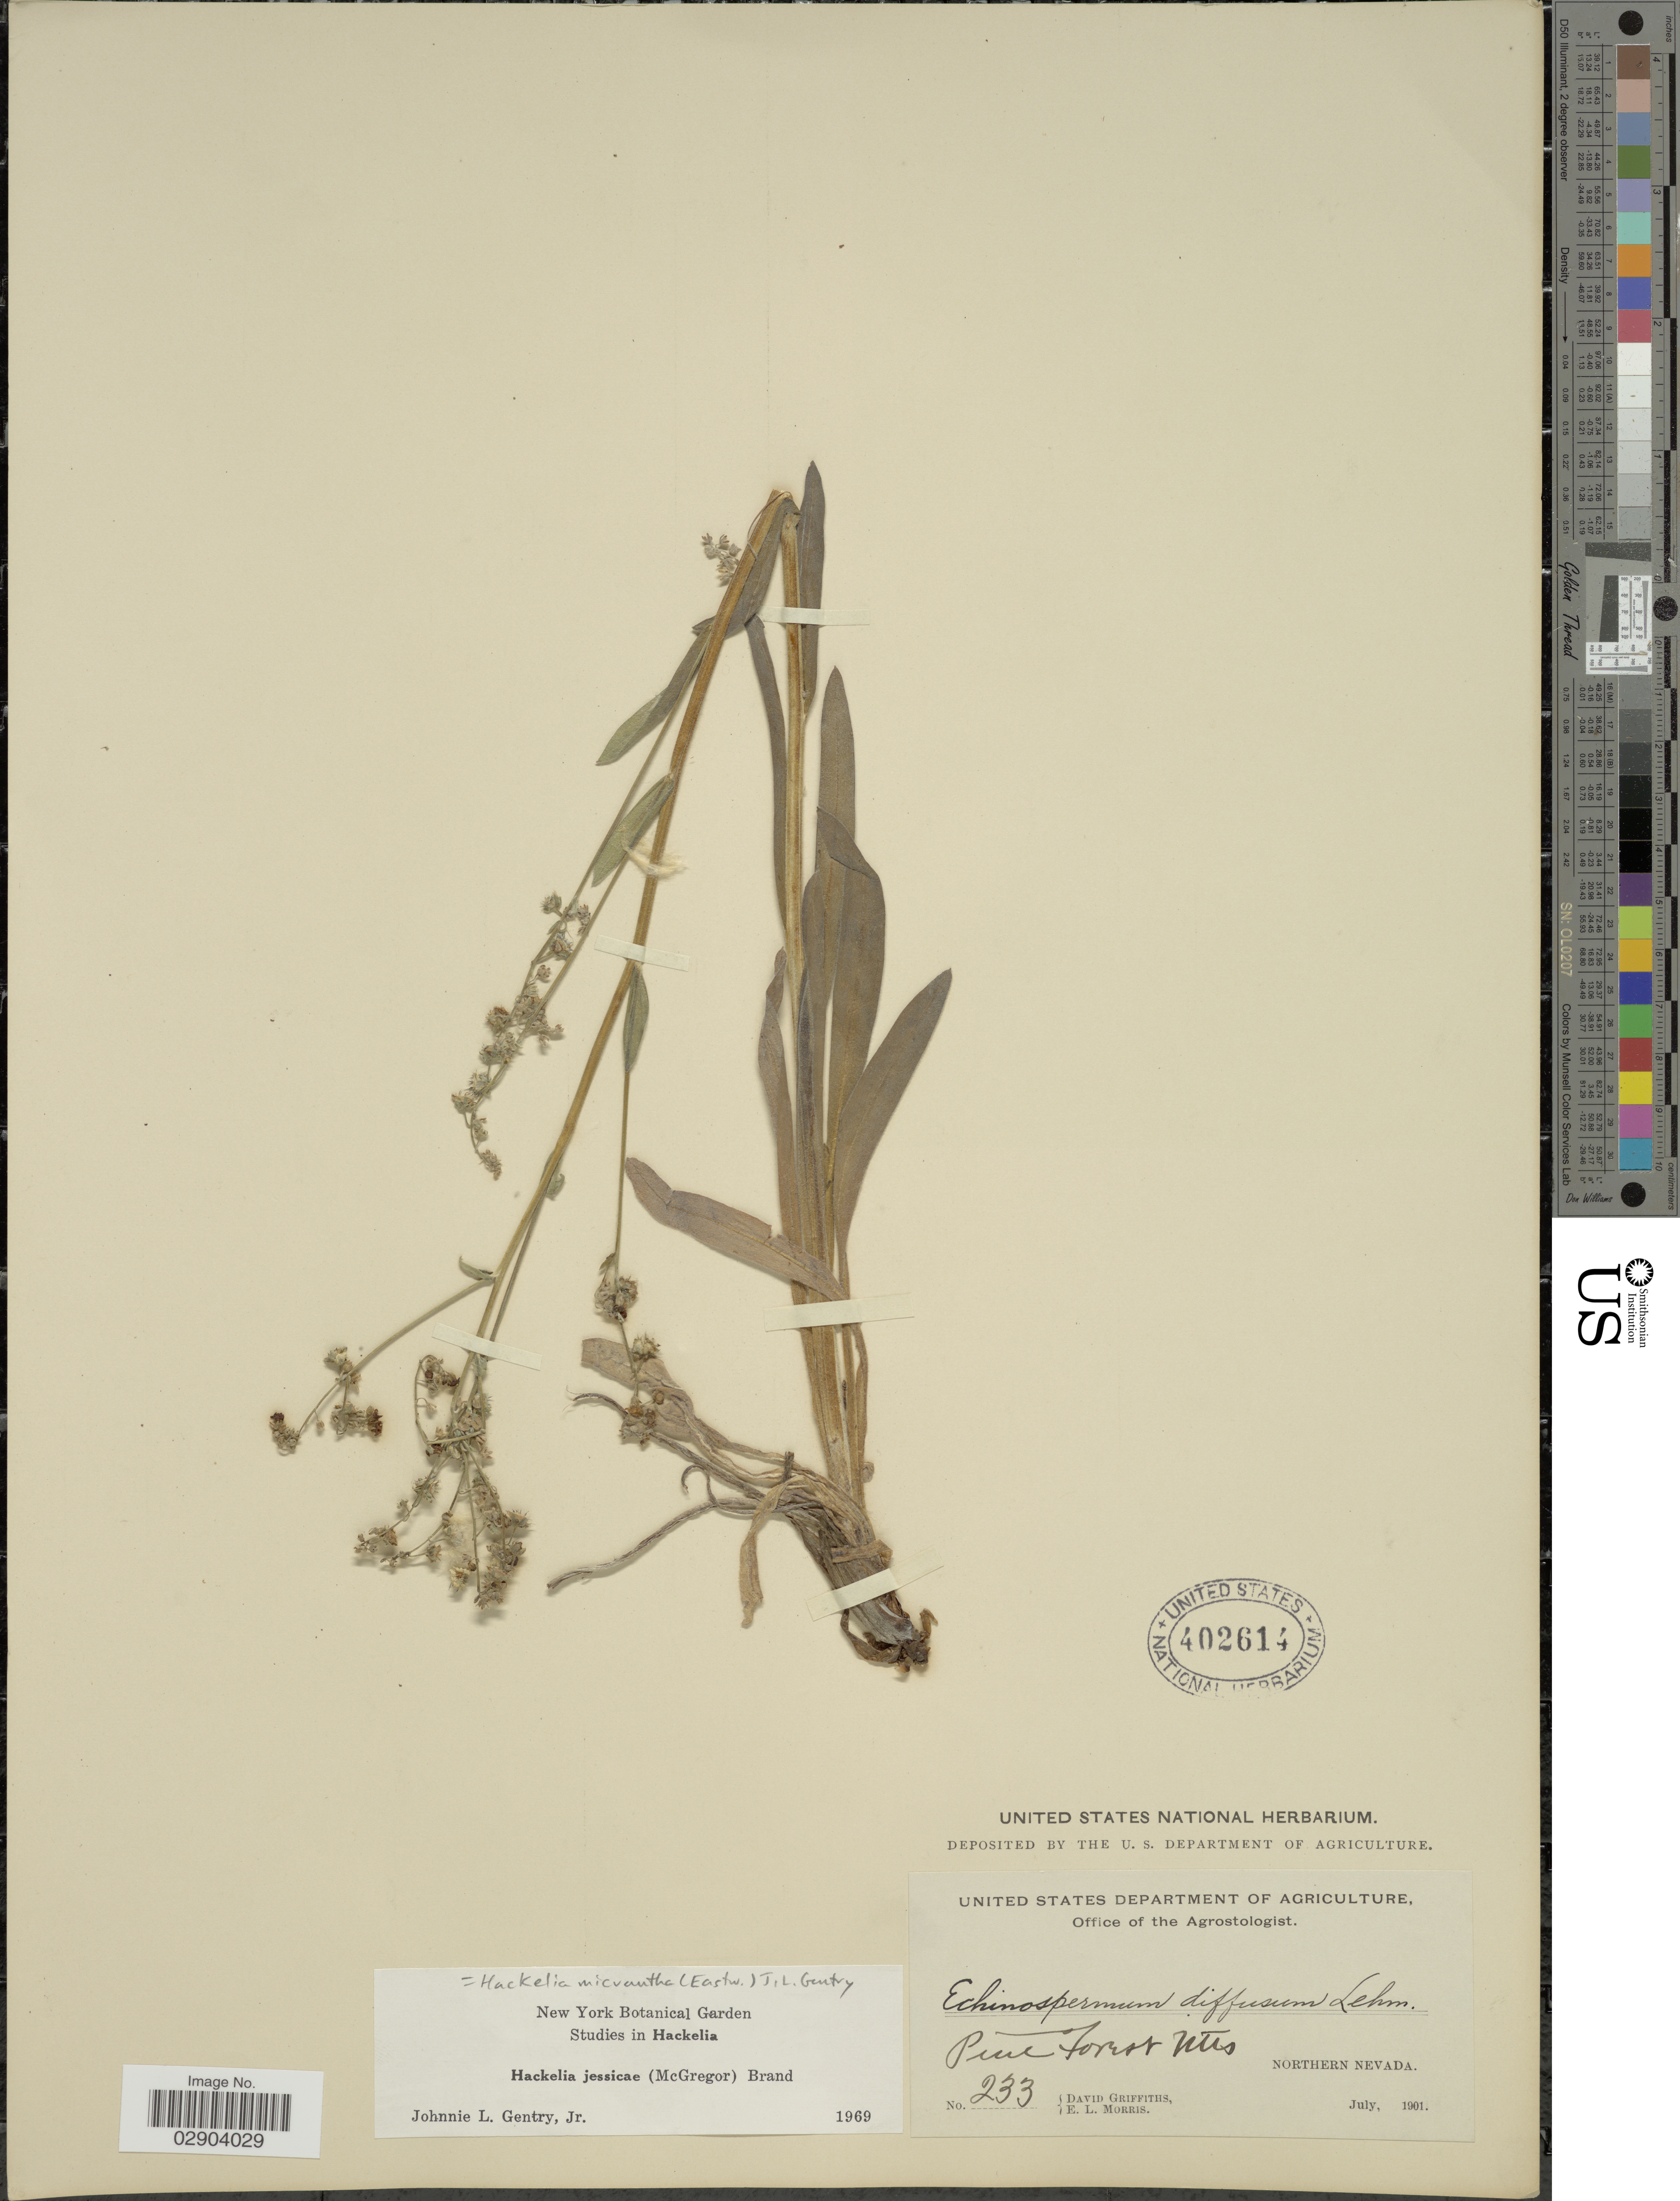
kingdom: Plantae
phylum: Tracheophyta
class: Magnoliopsida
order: Boraginales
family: Boraginaceae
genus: Hackelia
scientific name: Hackelia micrantha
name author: (Eastw.) J.L. Gentry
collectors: D. Griffiths & E. Morris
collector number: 233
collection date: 1901-07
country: United States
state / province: Nevada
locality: Pine Forest Mts. Northern Nevada.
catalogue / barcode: US 402614